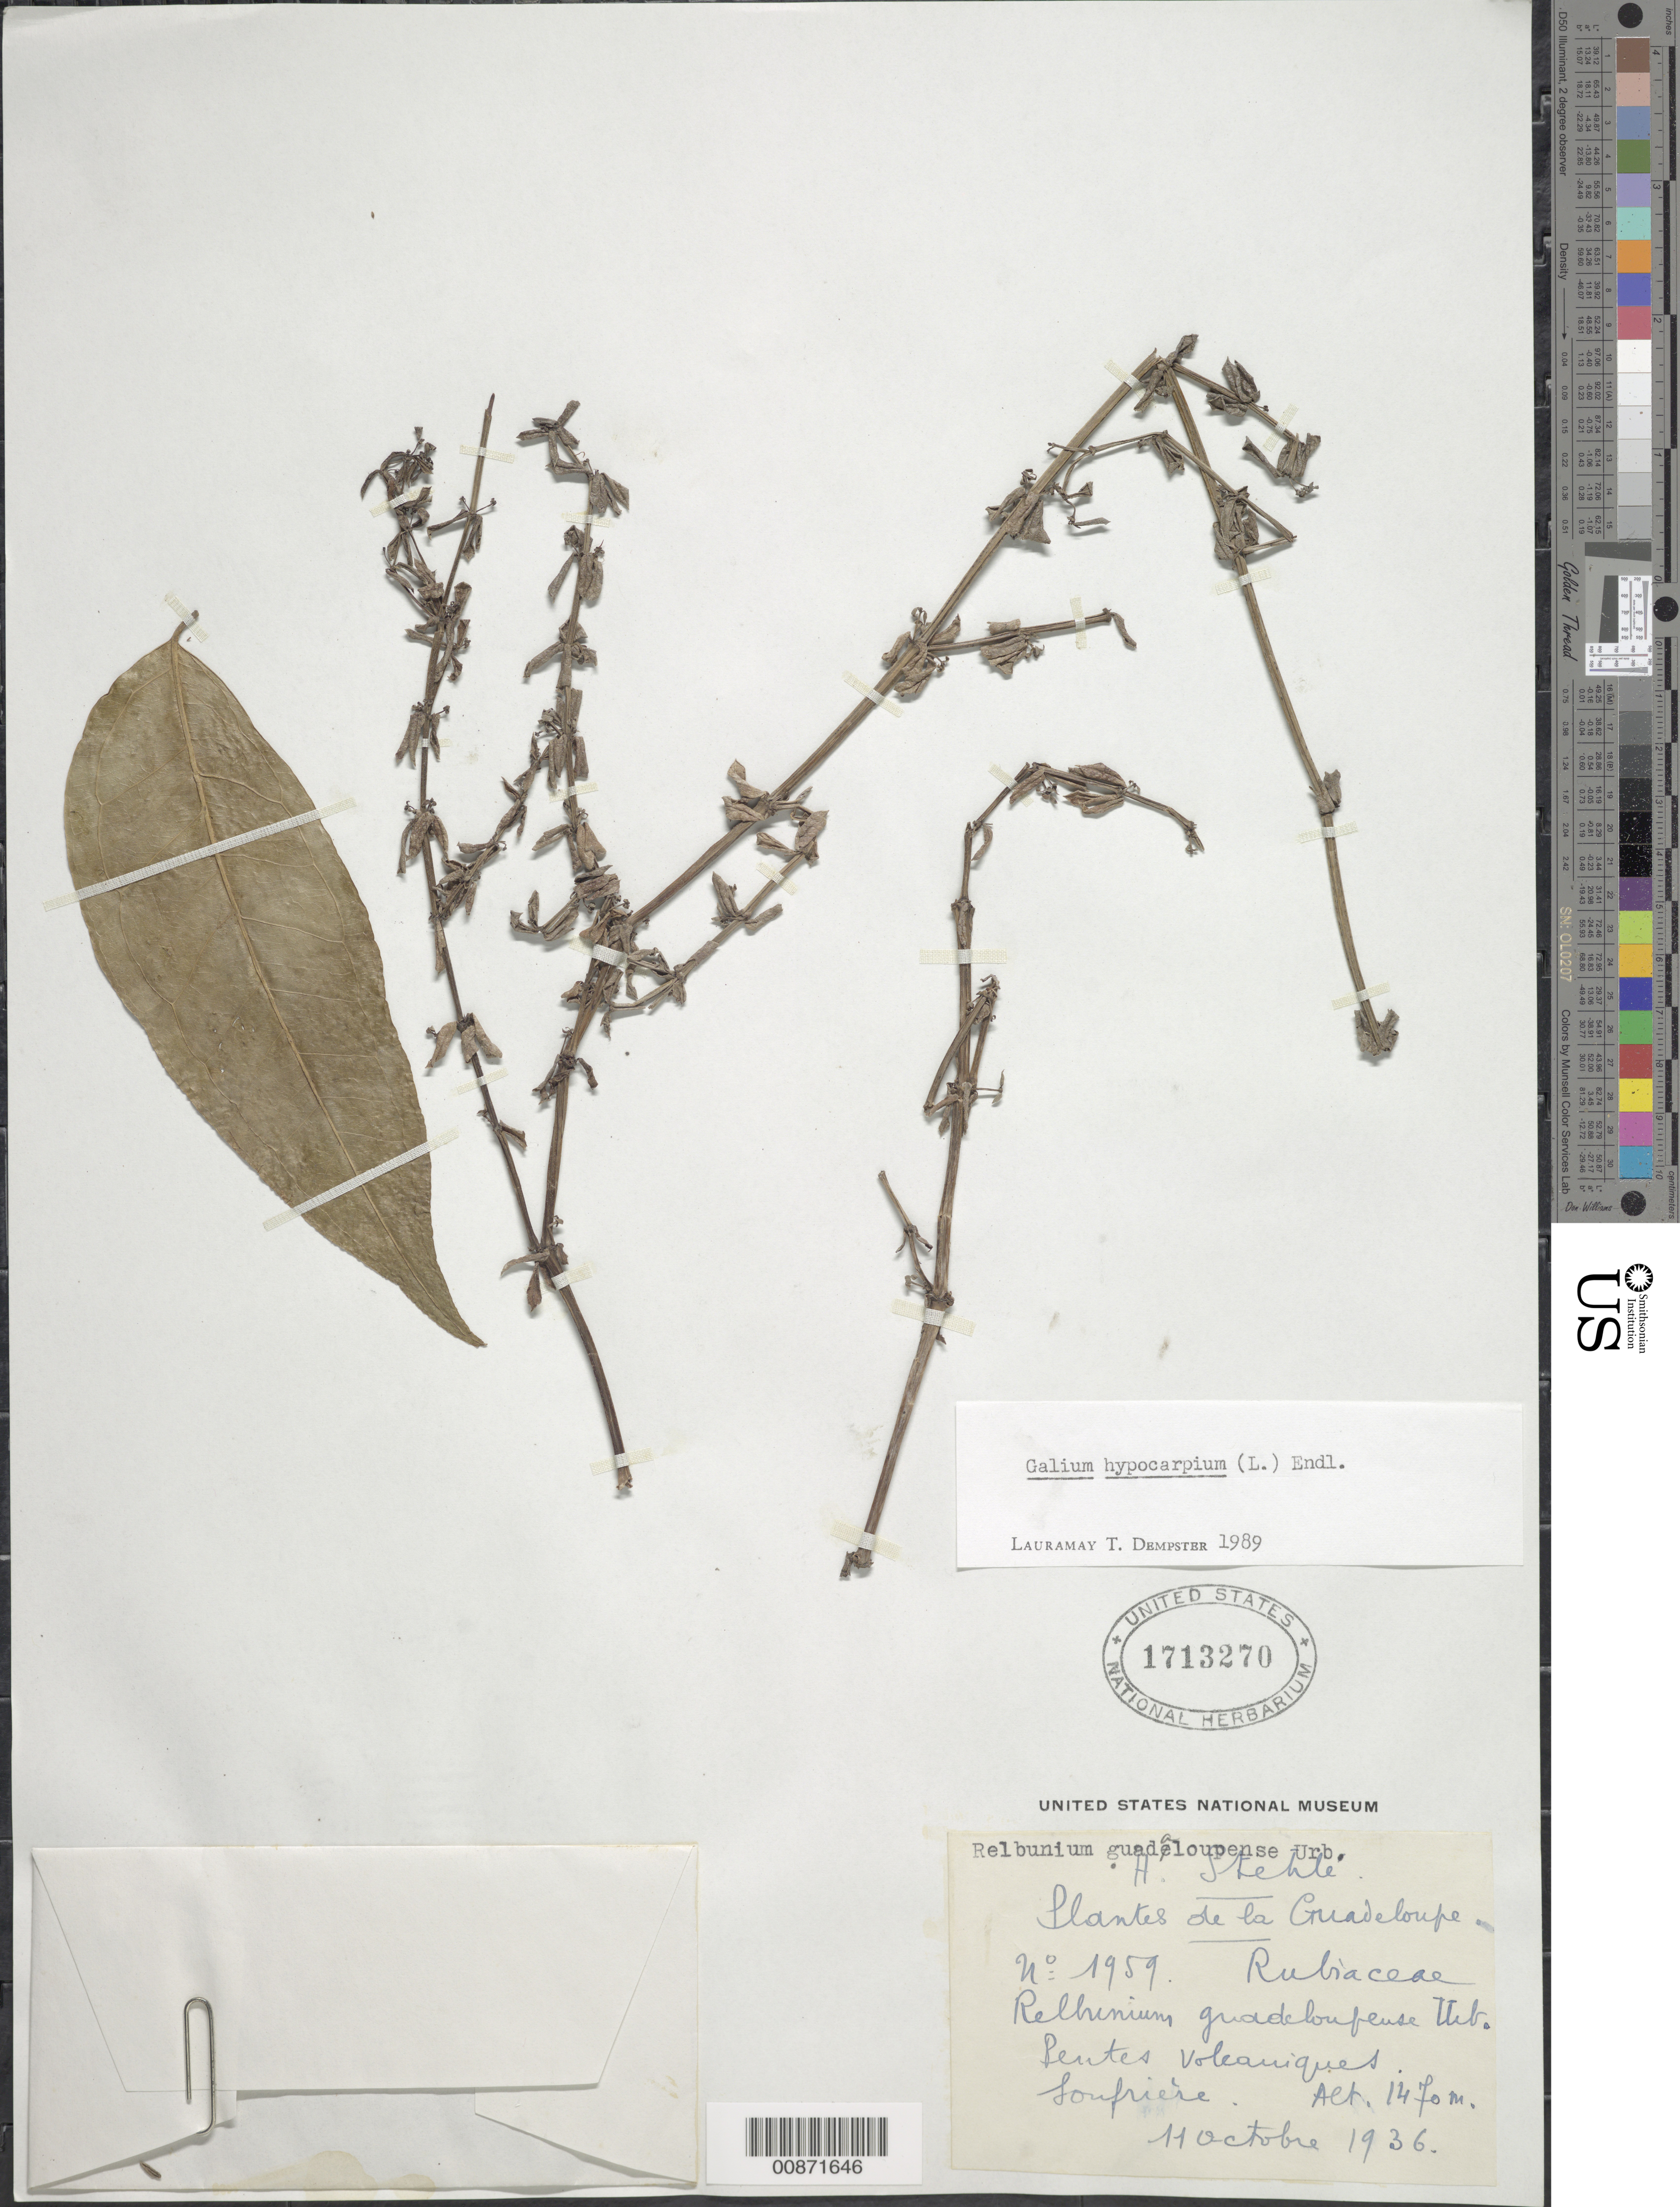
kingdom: Plantae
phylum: Tracheophyta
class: Magnoliopsida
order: Gentianales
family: Rubiaceae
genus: Galium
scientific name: Galium hypocarpium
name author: (L.) Endl. ex Griseb.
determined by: Dempster, L. T.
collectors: H. Stehlé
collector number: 1959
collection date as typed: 11 Oct 1936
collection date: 1936-10-11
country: Guadeloupe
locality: Soufrière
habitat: Pentes volcaniques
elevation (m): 1470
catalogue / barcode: US 1713270